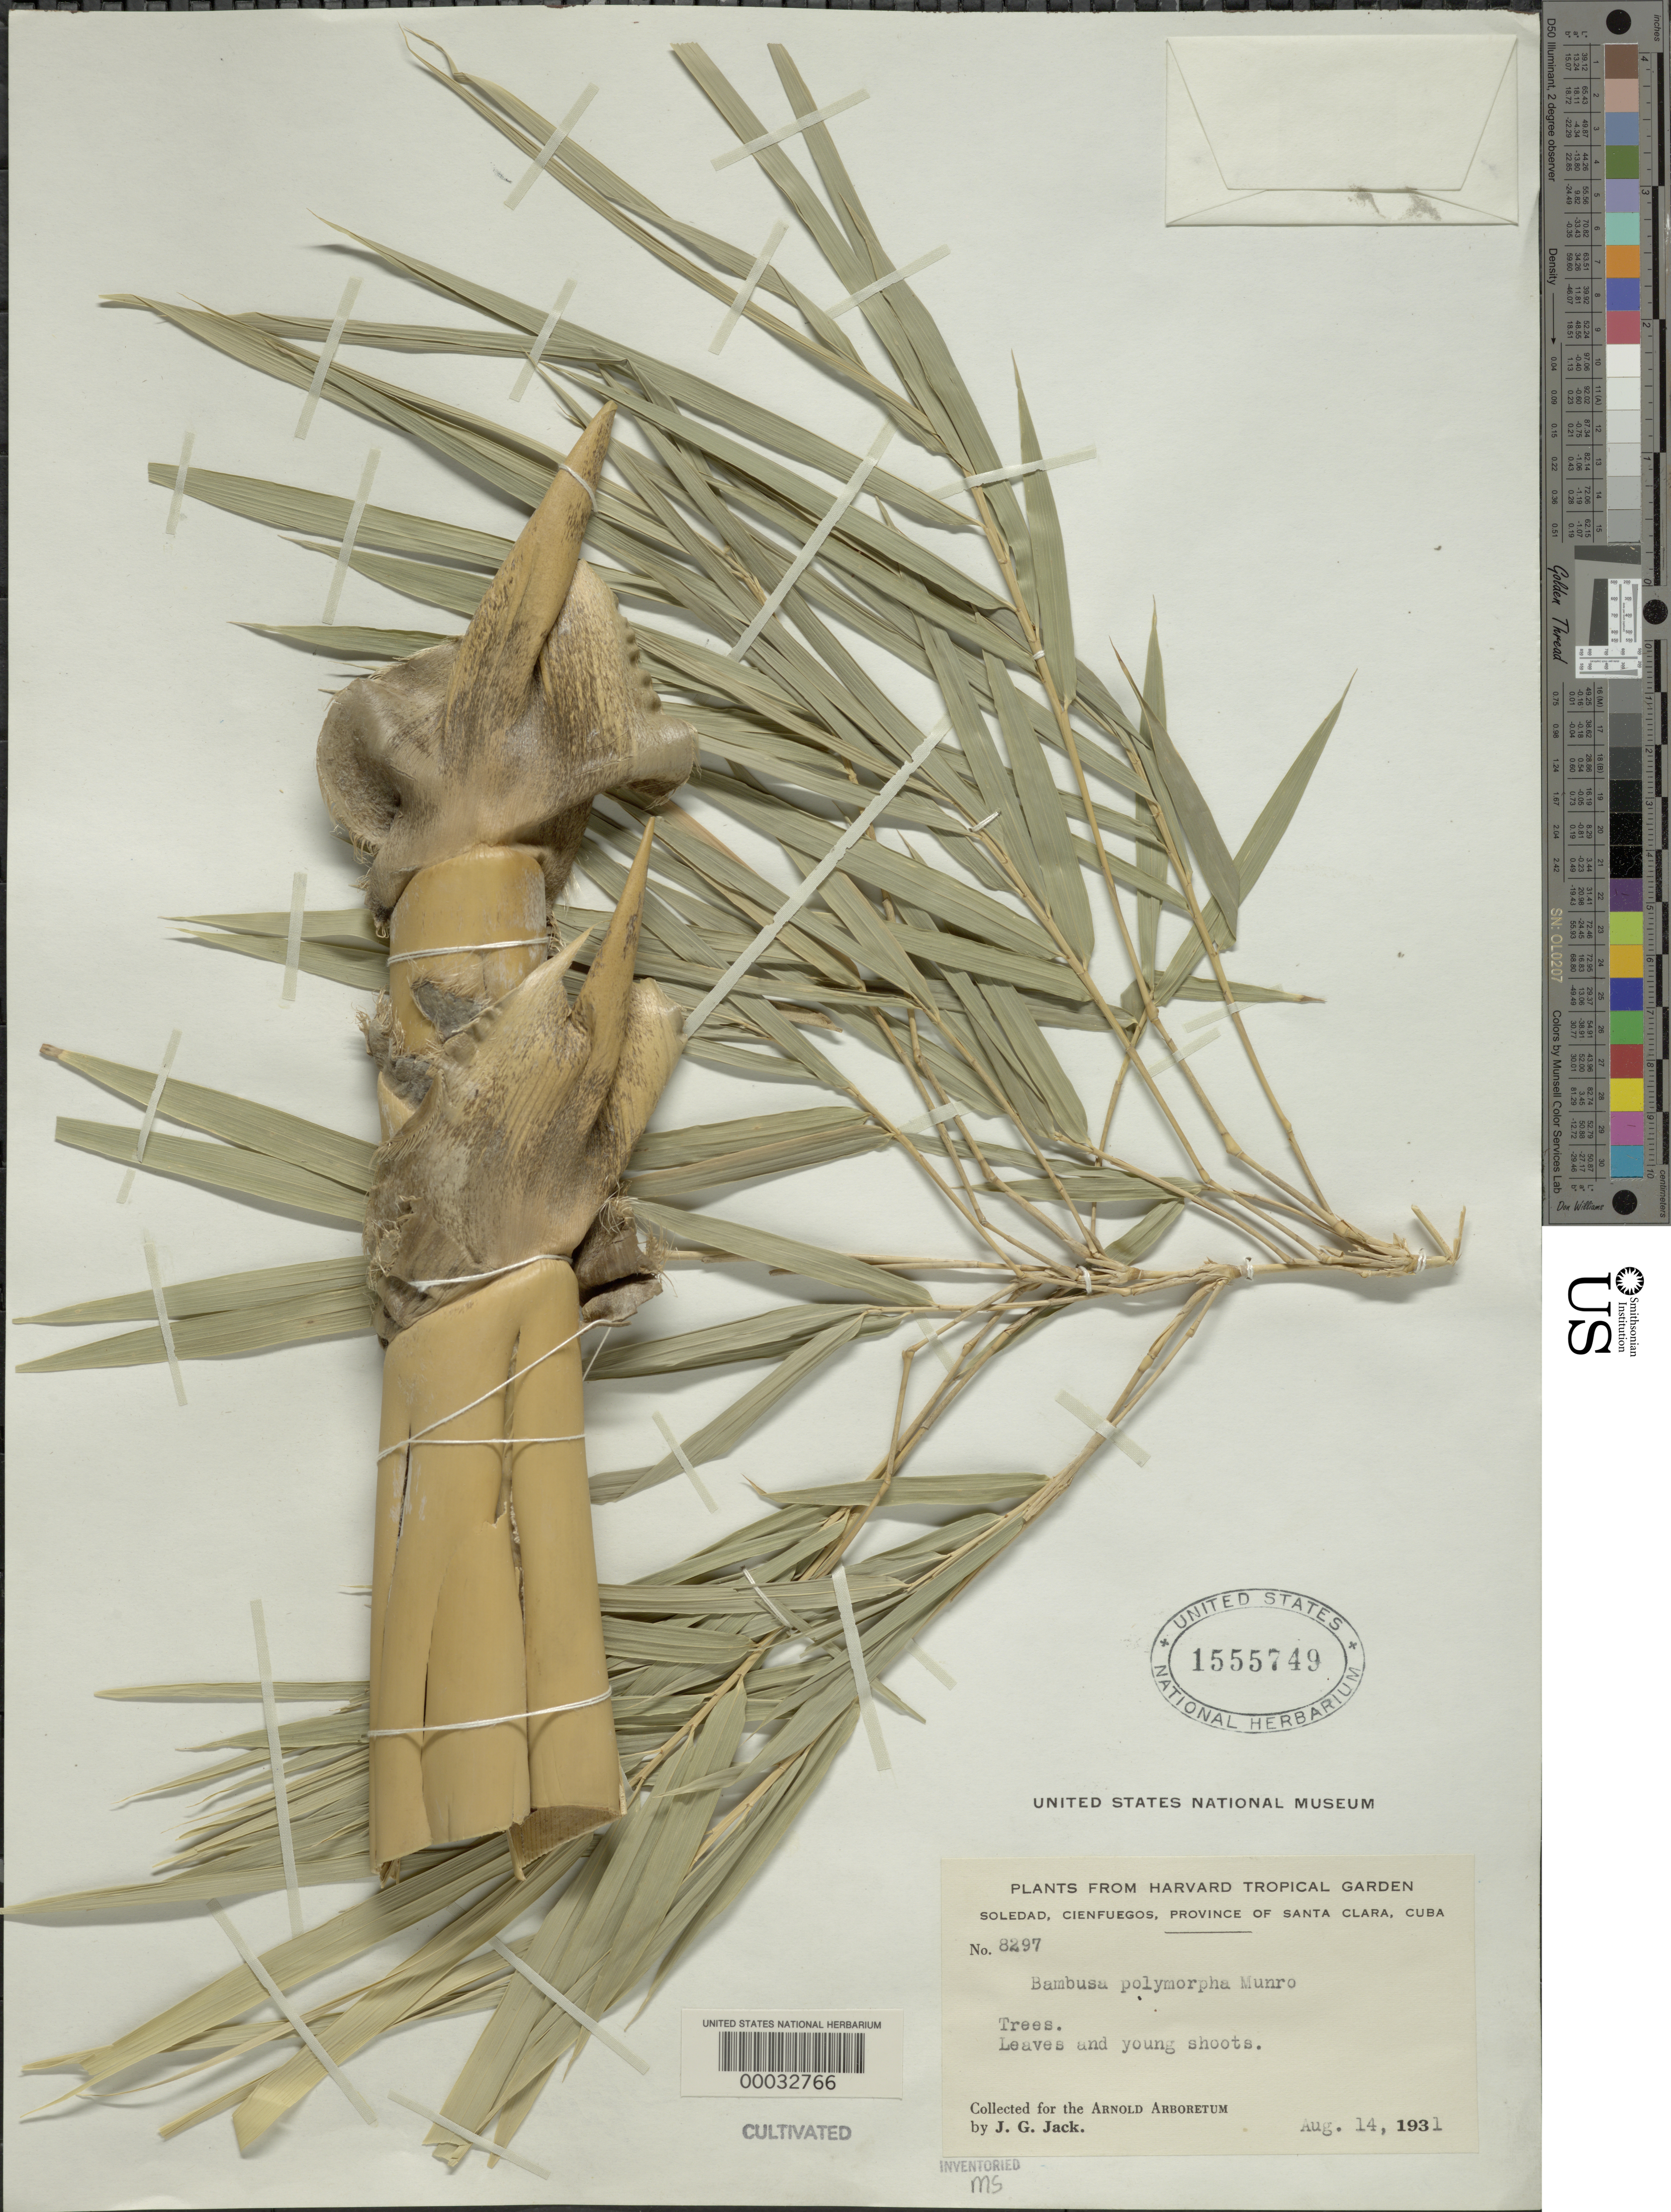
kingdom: Plantae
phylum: Tracheophyta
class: Liliopsida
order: Poales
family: Poaceae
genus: Bambusa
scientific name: Bambusa polymorpha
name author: Munro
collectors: J. G. Jack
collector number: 8297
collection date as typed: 14 Aug 1931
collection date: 1931-08-14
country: Cuba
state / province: Las Villas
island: Greater Antilles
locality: Harvard tropical gardens-soledad, cienguegos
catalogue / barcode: US 1555749